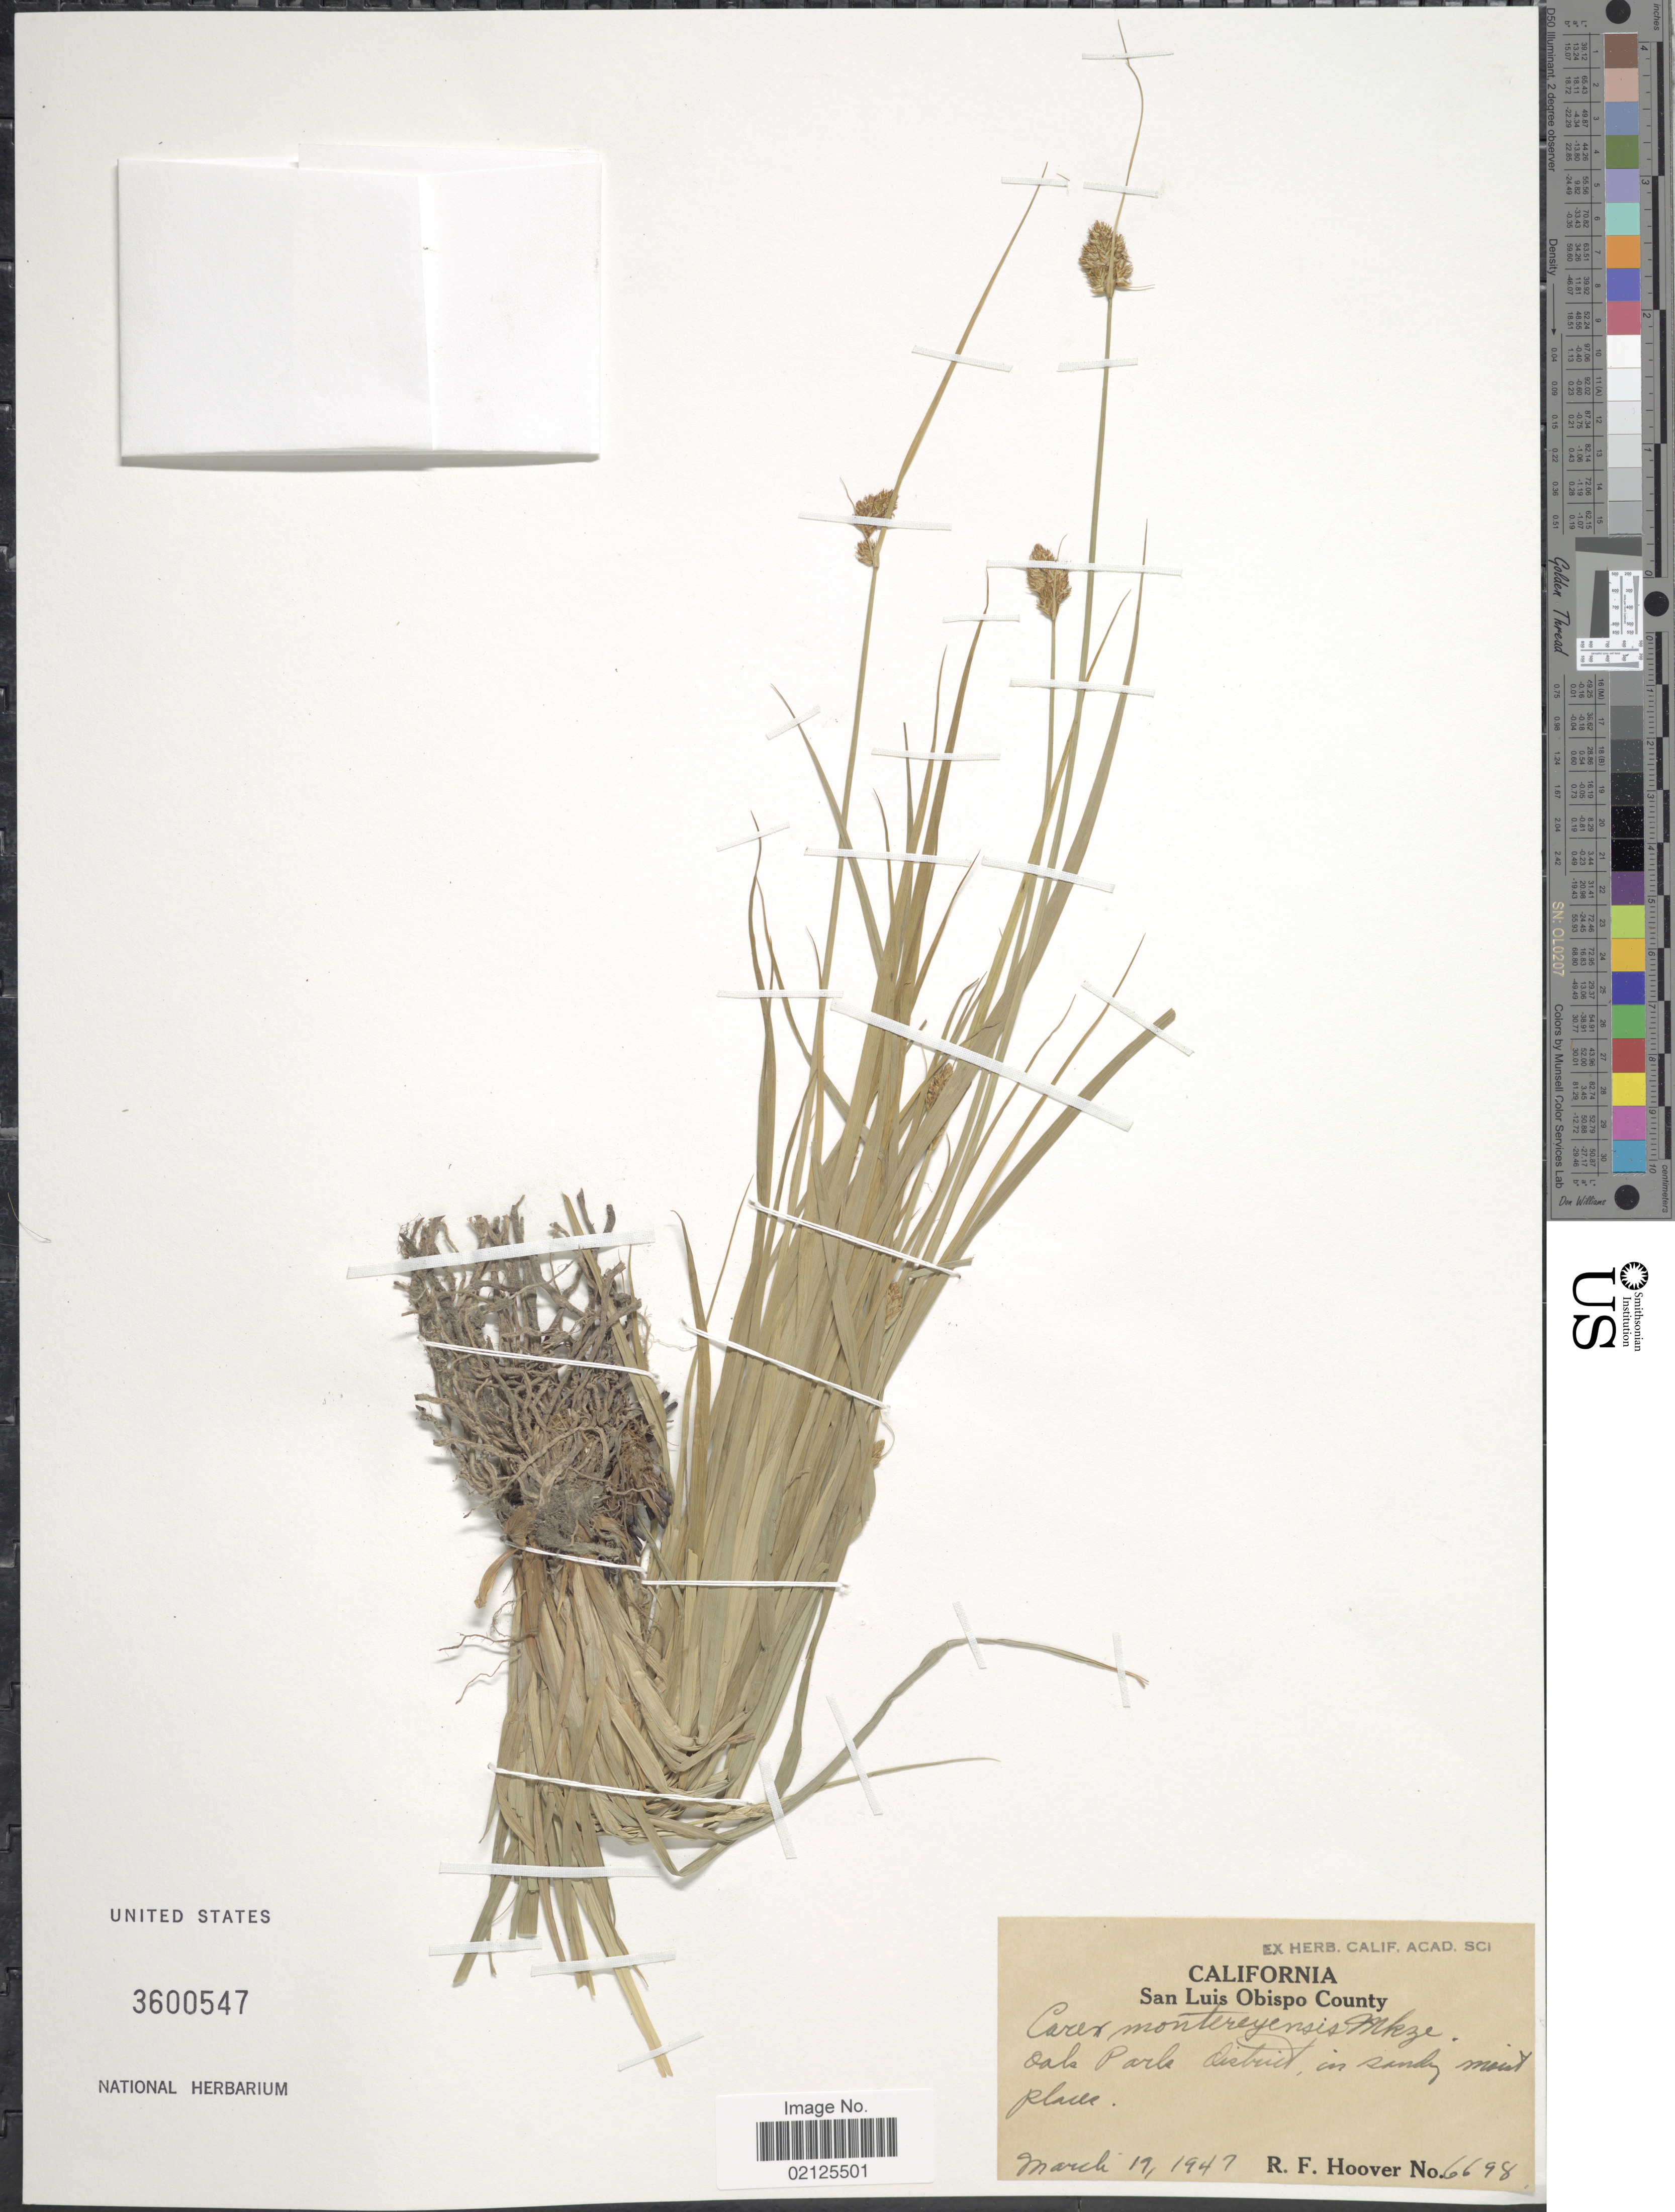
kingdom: Plantae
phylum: Tracheophyta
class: Liliopsida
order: Poales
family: Cyperaceae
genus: Carex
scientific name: Carex harfordii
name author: Mack.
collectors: R. F. Hoover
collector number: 6698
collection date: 1947-03-19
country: United States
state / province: California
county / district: San Luis Obispo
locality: San Luis Obispo County, Oak Park district, in sandy moist places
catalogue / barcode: US 3600547